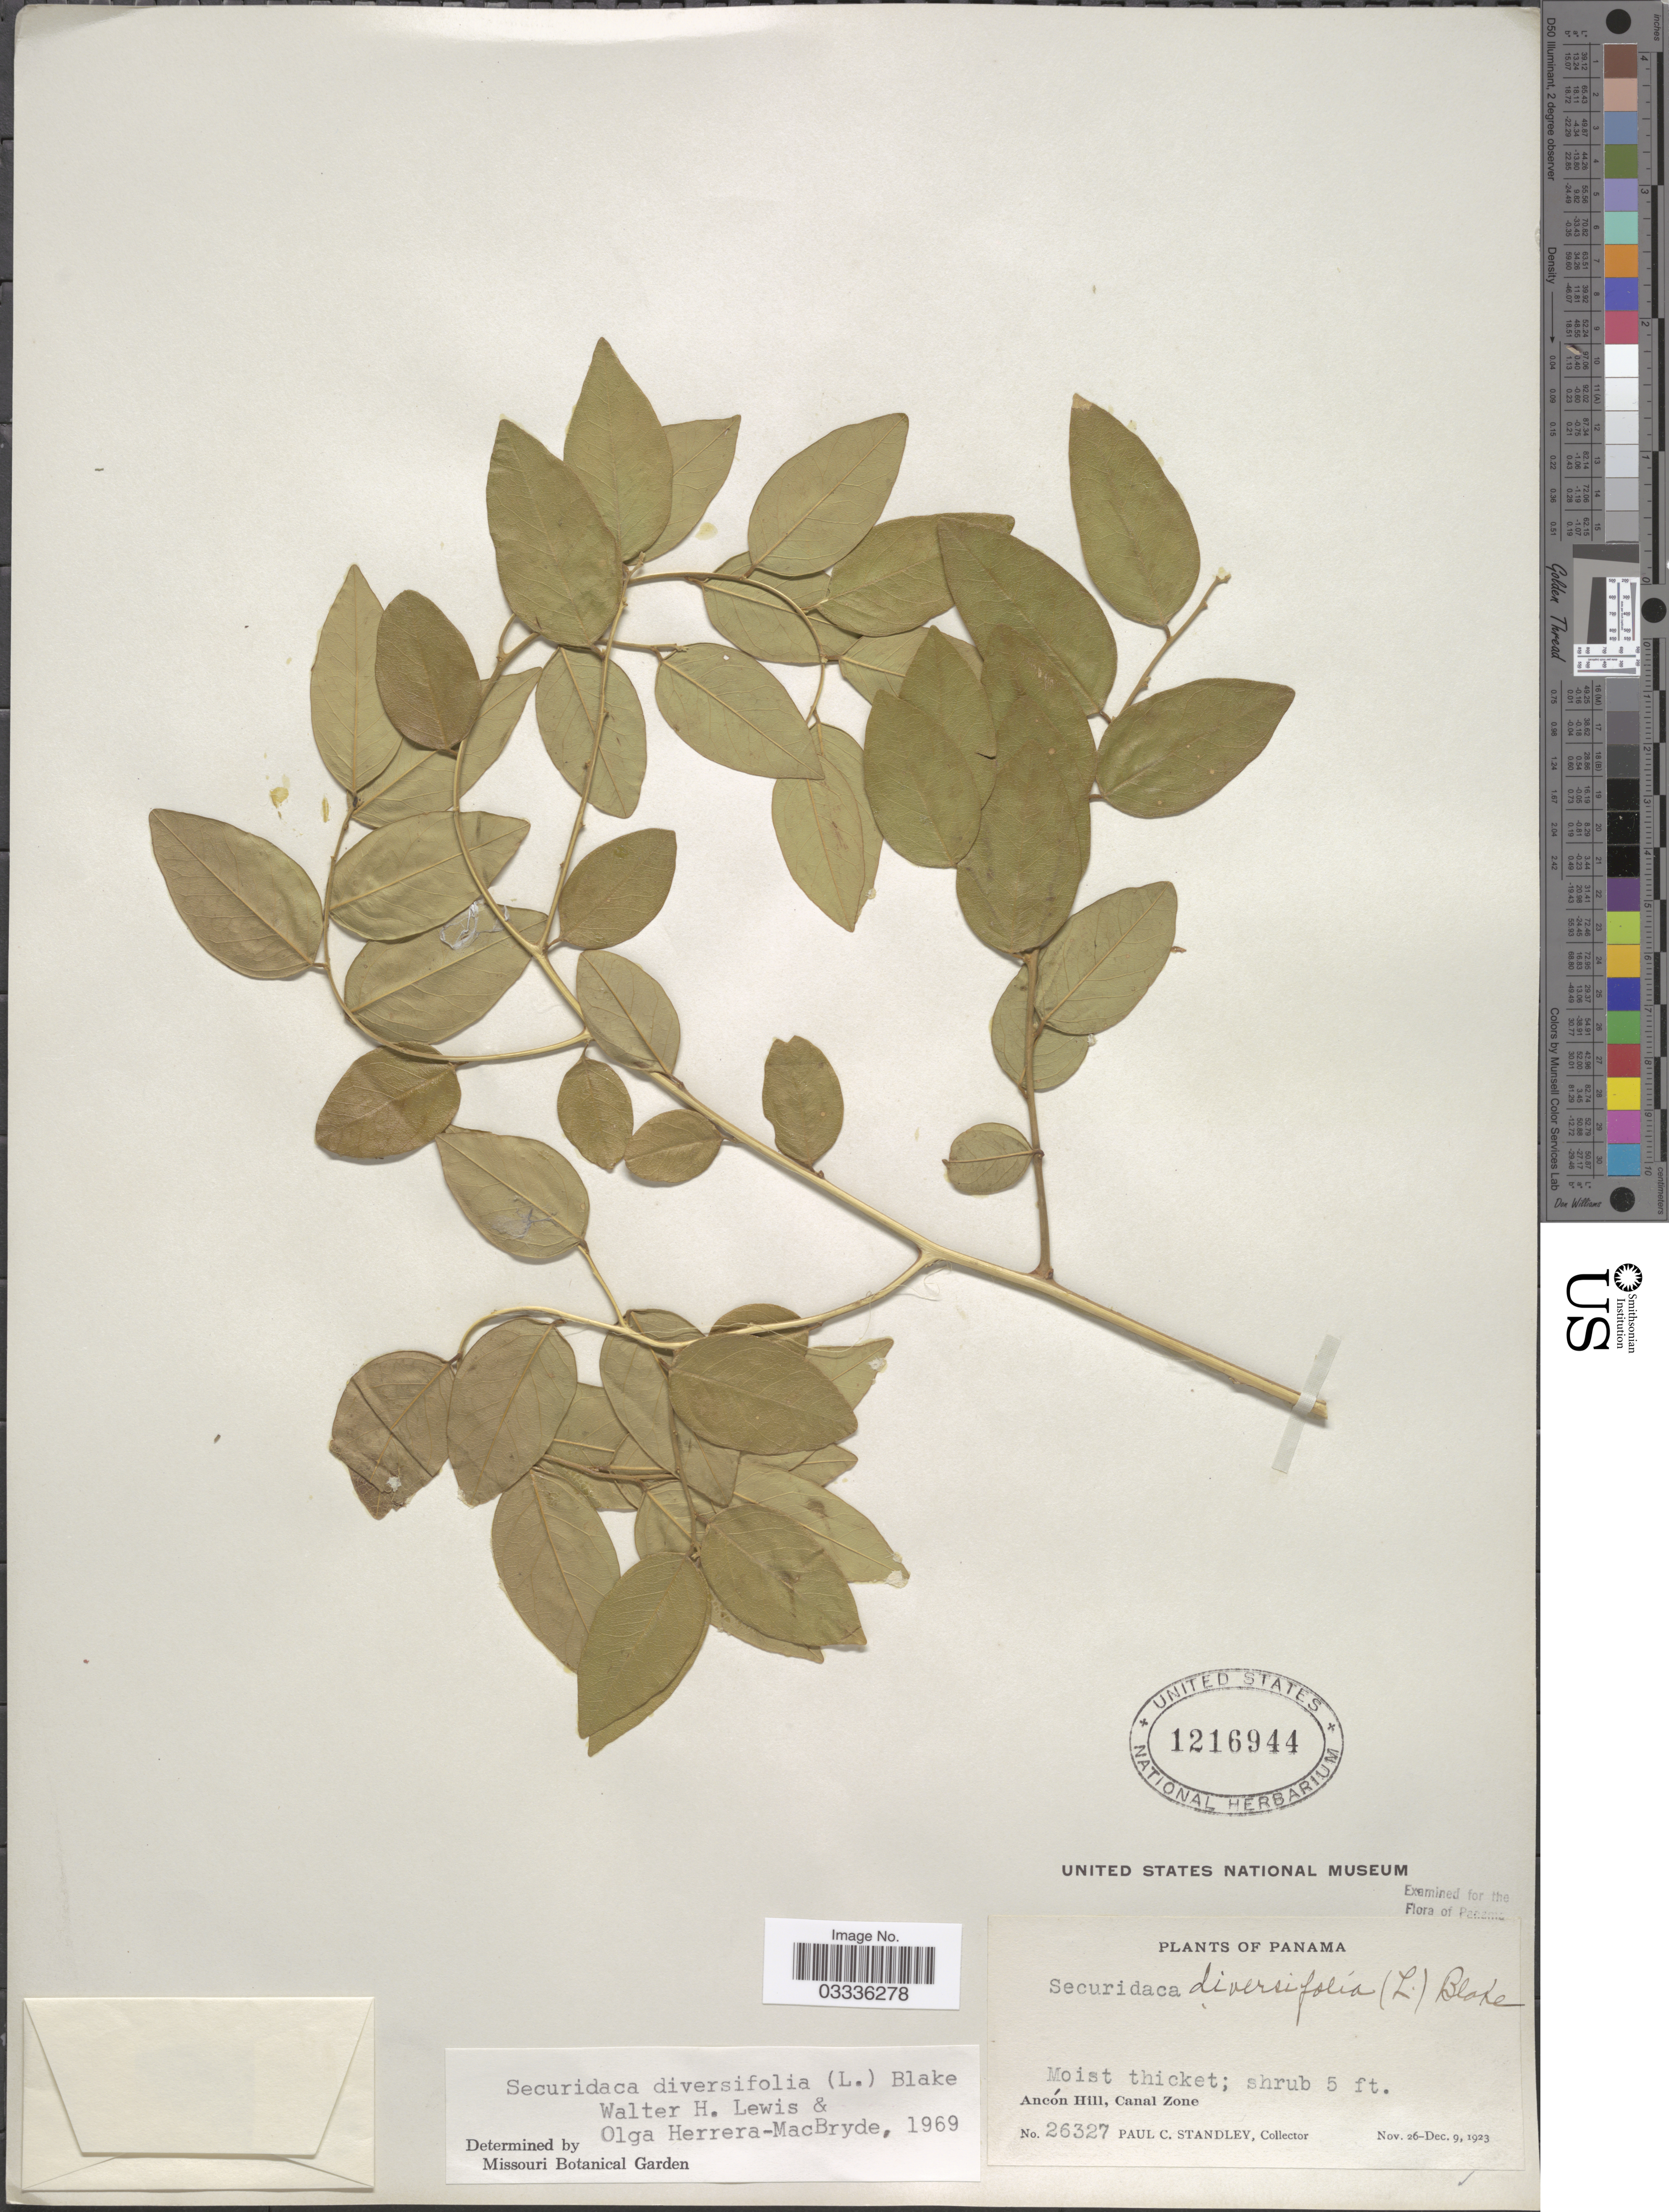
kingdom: Plantae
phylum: Tracheophyta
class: Magnoliopsida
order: Fabales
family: Polygalaceae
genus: Securidaca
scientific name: Securidaca diversifolia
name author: (L.) S.F. Blake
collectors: P. C. Standley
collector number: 26327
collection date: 1923-11-26/1923-12-09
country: Panama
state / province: Colón / Panamá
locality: Ancón Hill, Canal Zone.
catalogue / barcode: US 1216944